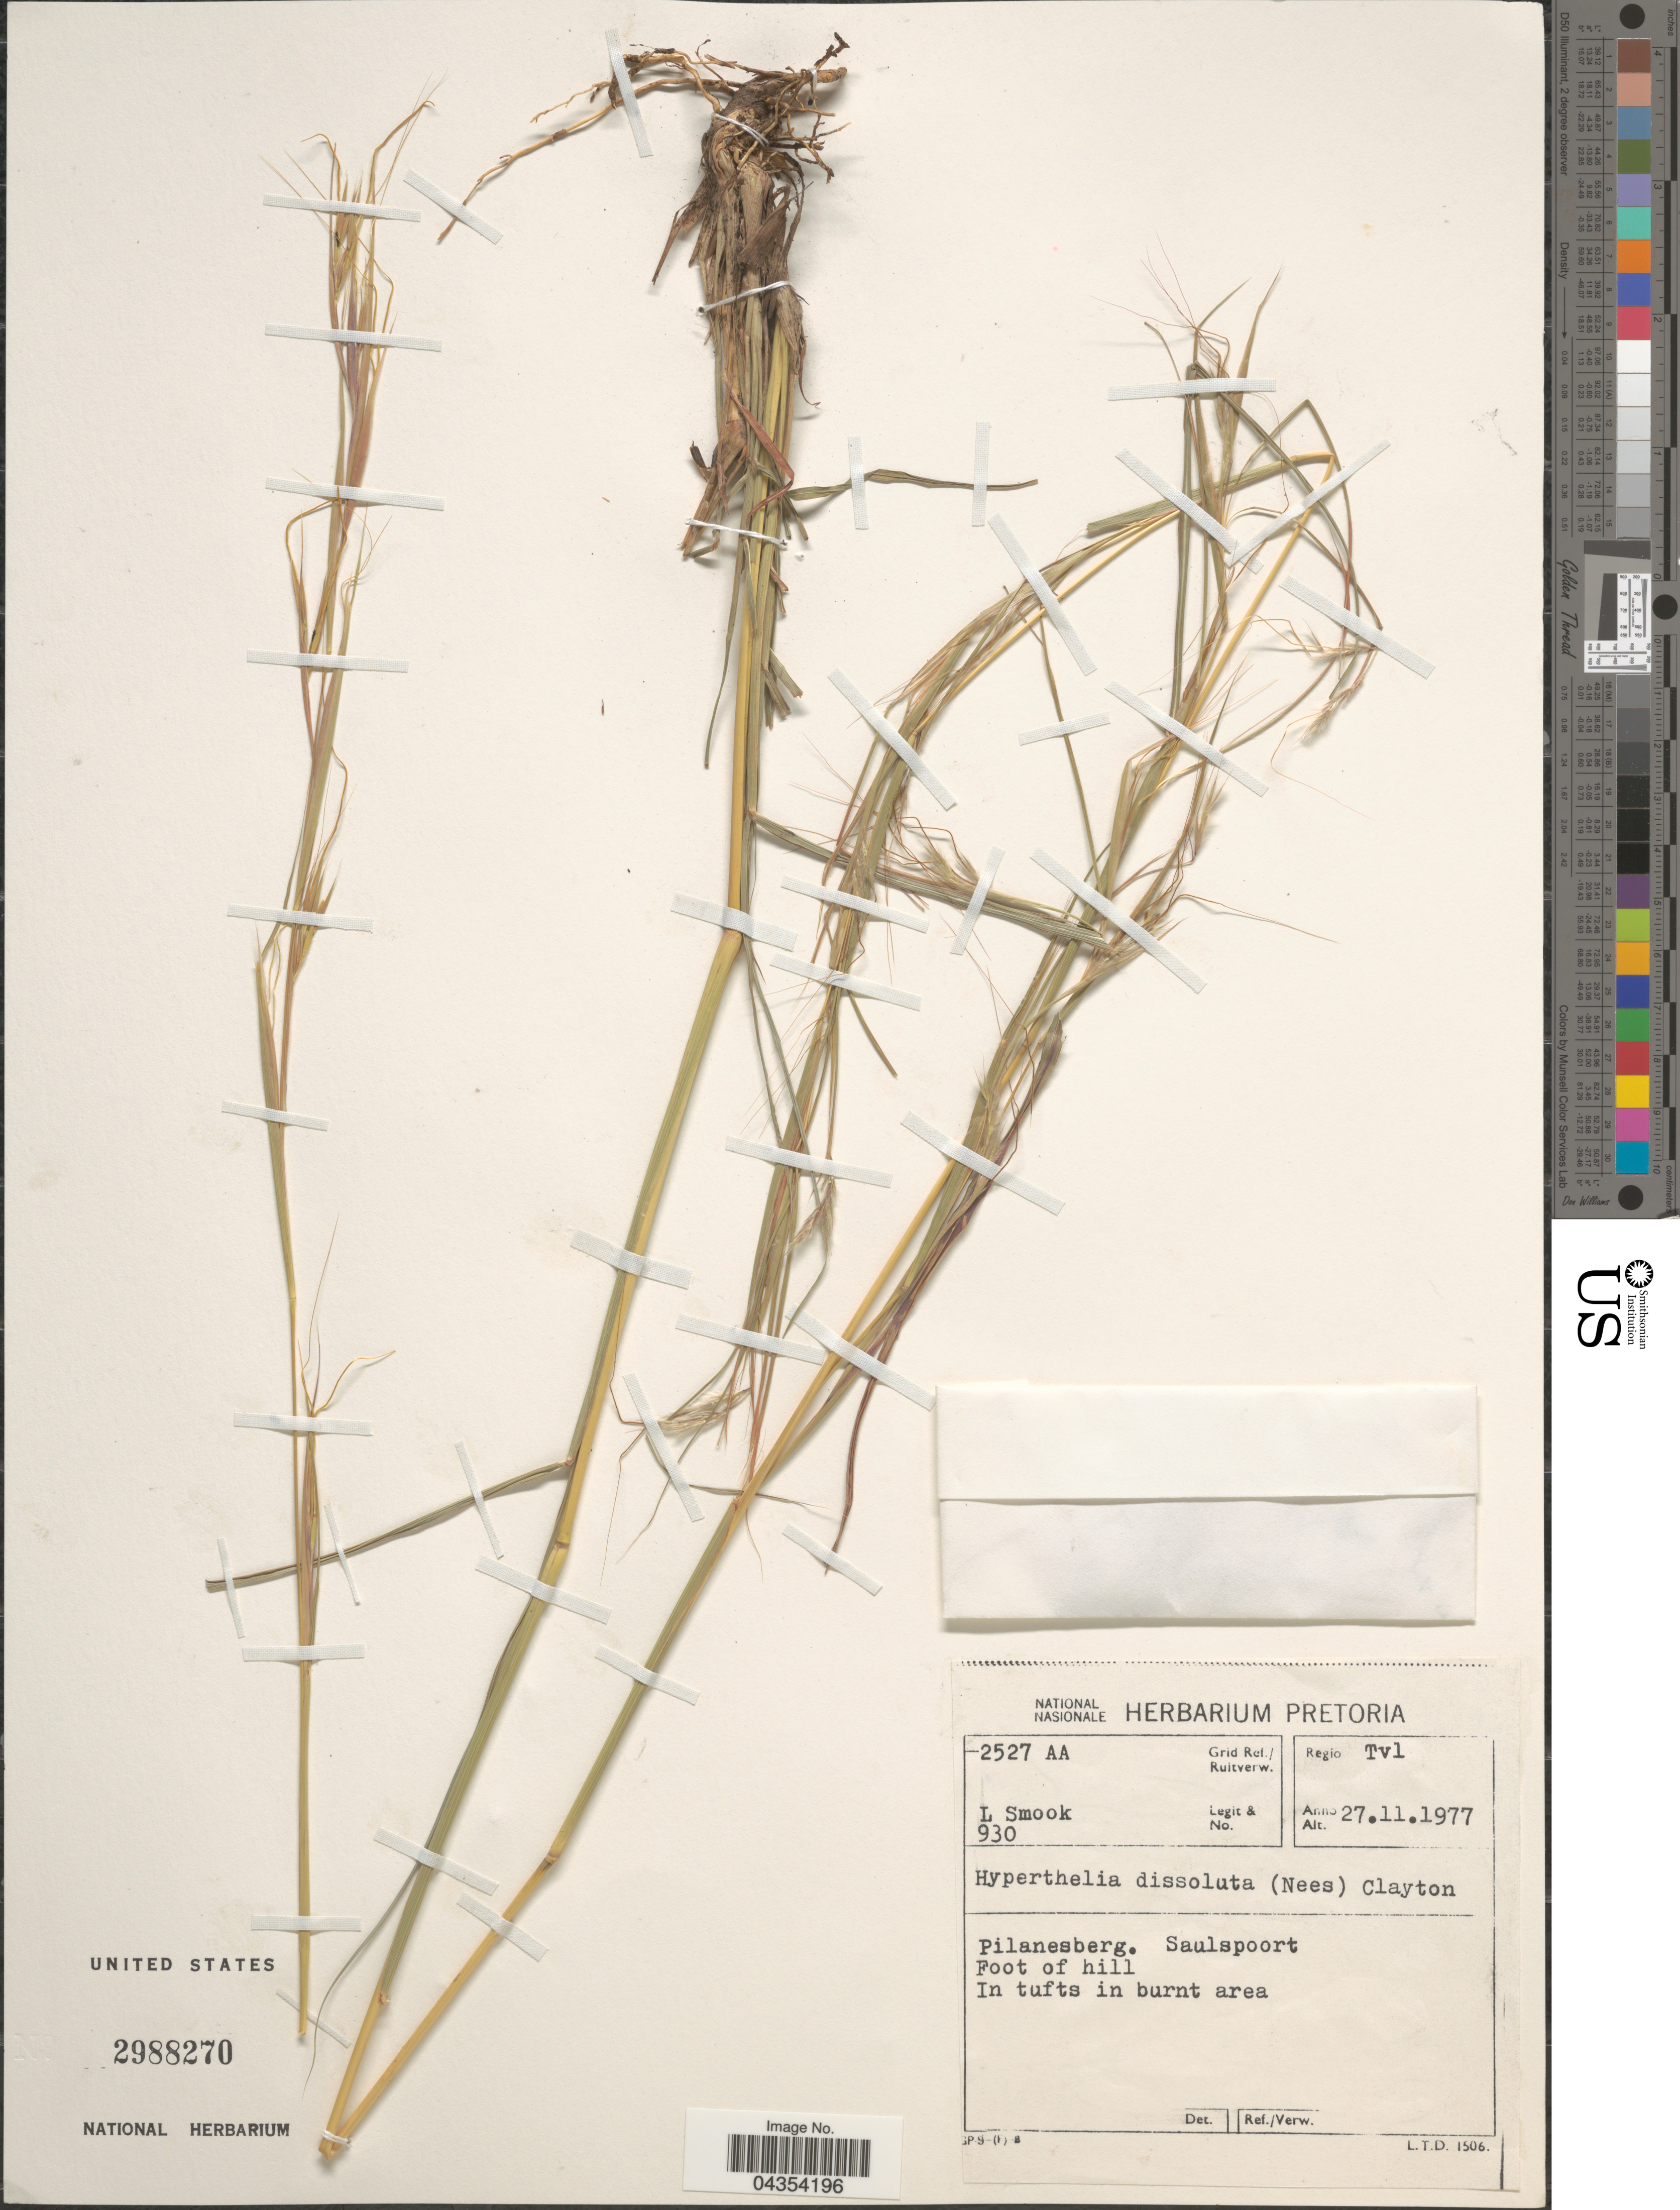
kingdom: Plantae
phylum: Tracheophyta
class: Liliopsida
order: Poales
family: Poaceae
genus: Hyperthelia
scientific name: Hyperthelia dissoluta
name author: (Nees ex Steud.) Clayton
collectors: L. Smook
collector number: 930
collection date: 1977-11-27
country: South Africa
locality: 2527 AA Grid Ref./Ruitverw. Regio Tvl. Pilanesberg. Saulspoort. Foot of hill.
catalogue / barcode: US 2988270